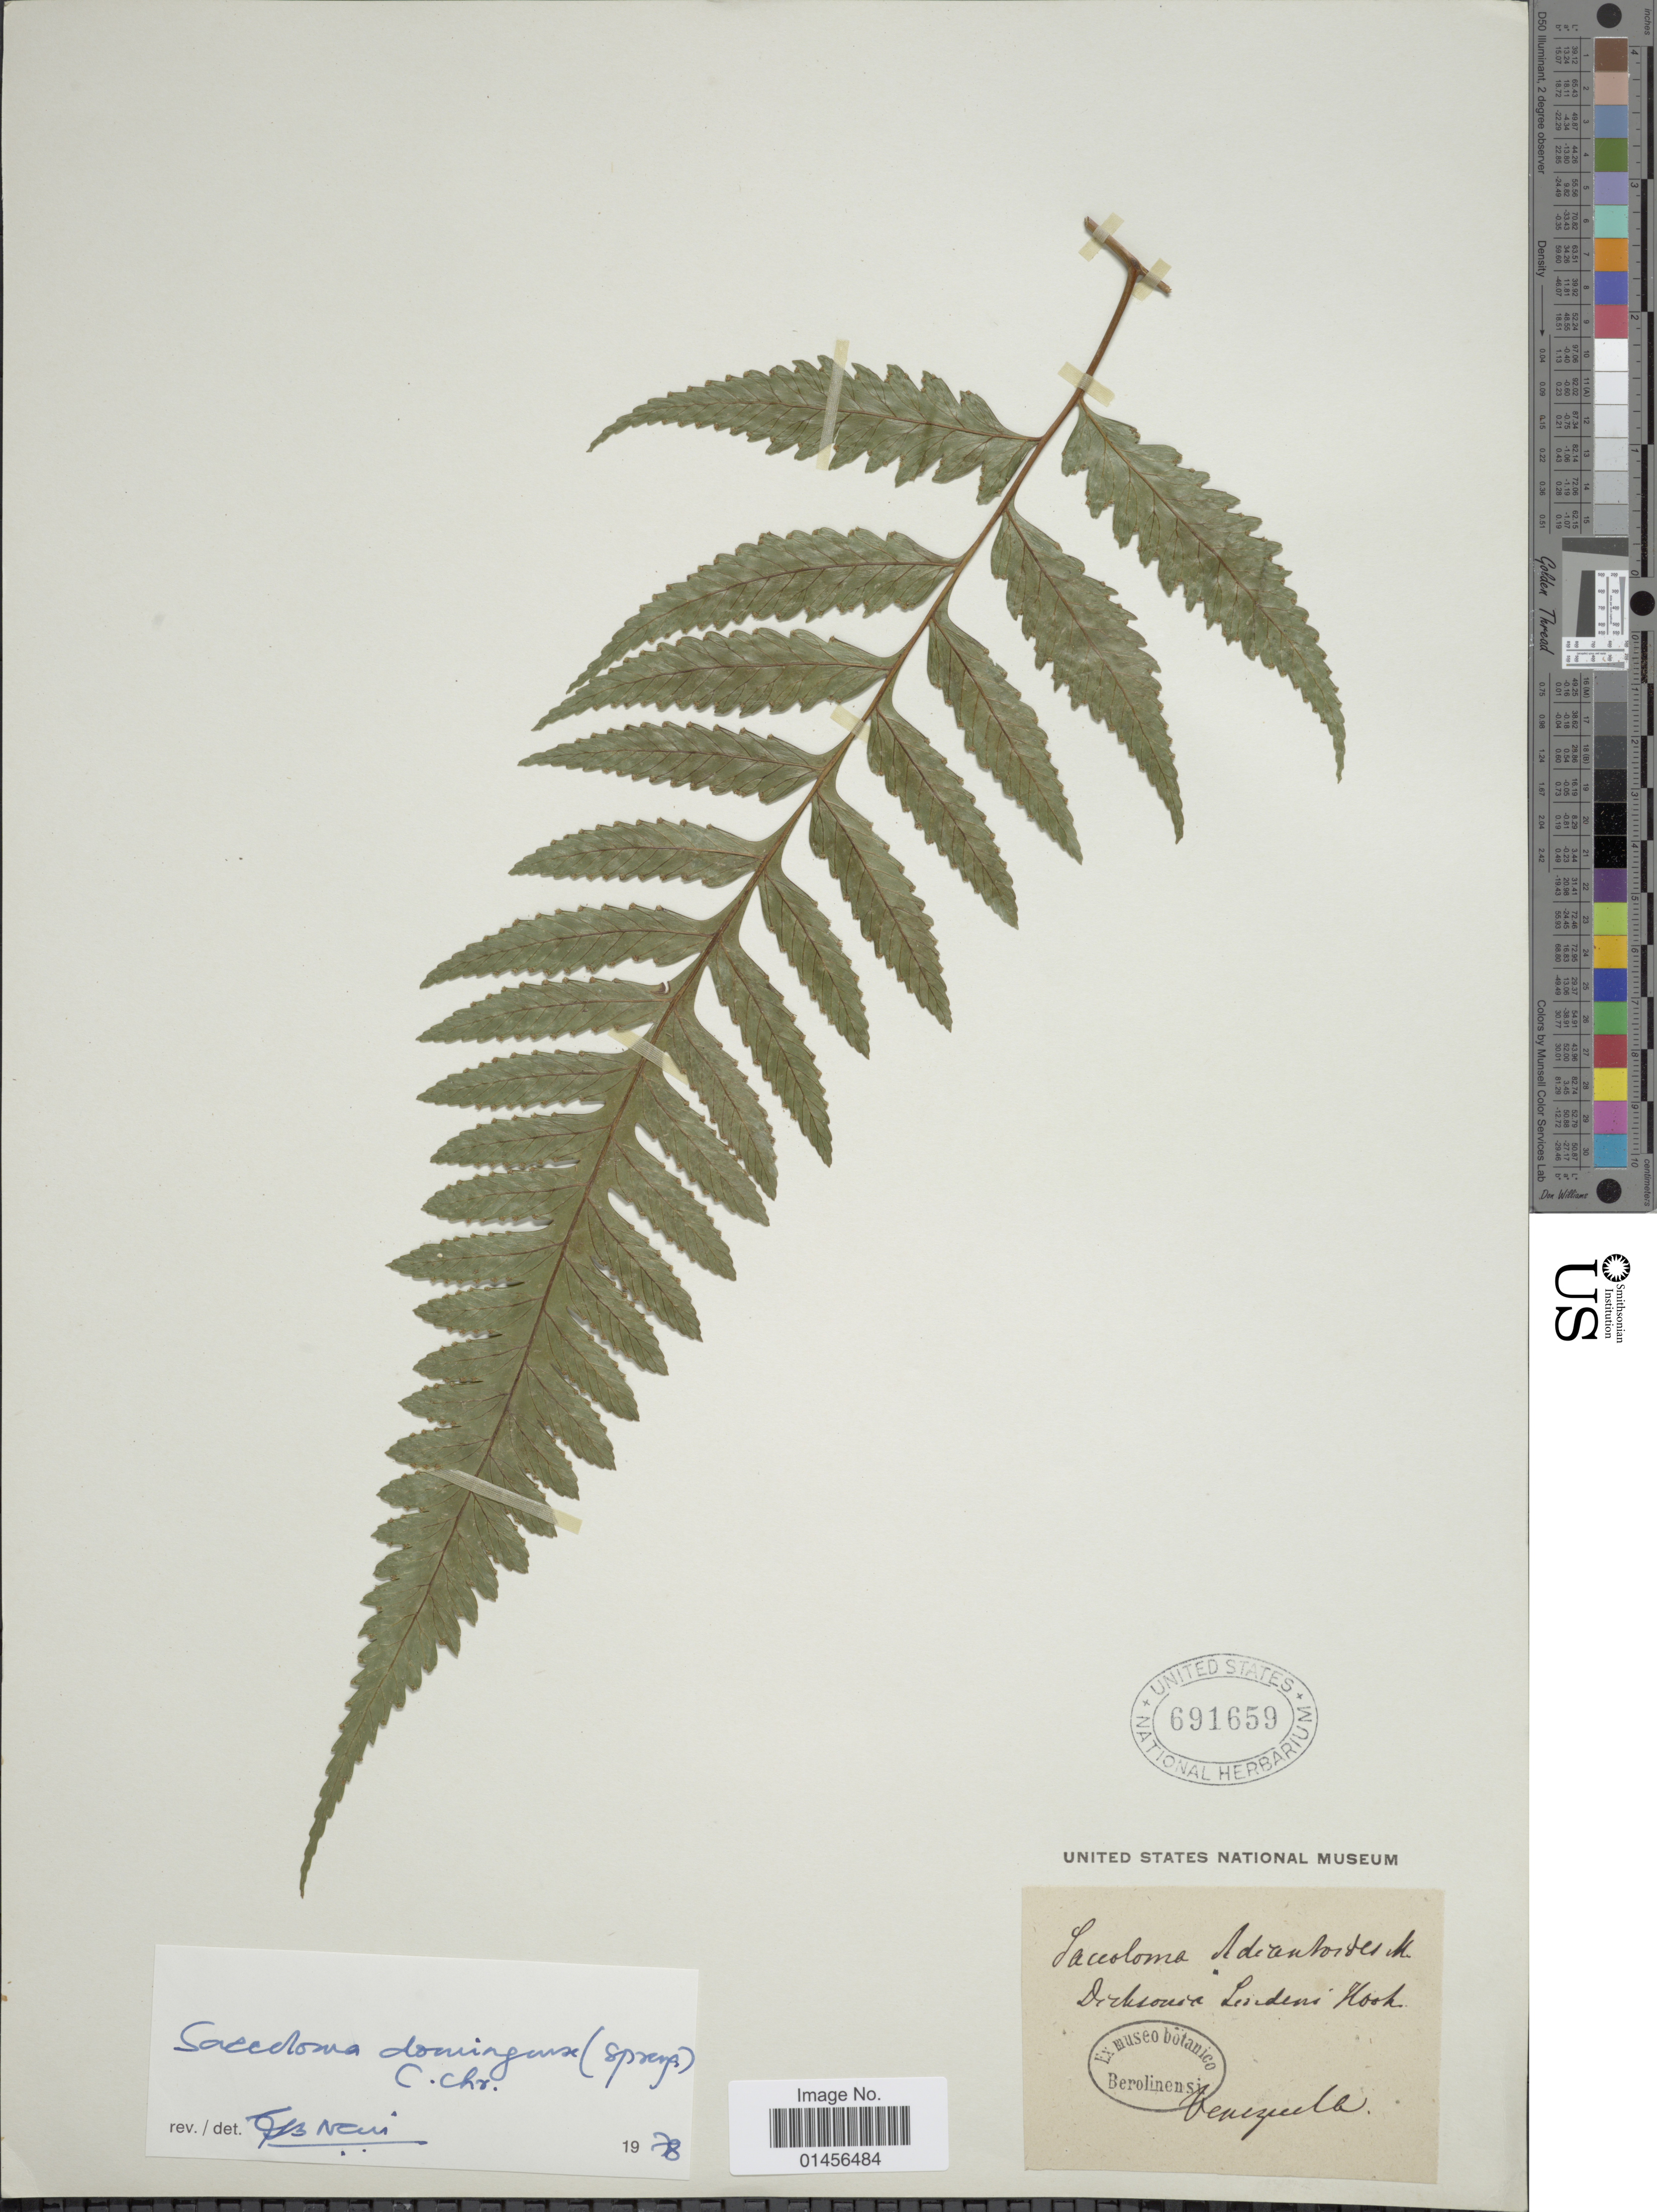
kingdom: Plantae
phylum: Tracheophyta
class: Polypodiopsida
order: Polypodiales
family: Saccolomataceae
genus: Saccoloma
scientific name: Saccoloma domingense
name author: (Spreng.) C. Chr.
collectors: ex Museo Botanico Berolinensi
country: Venezuela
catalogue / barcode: US 691659